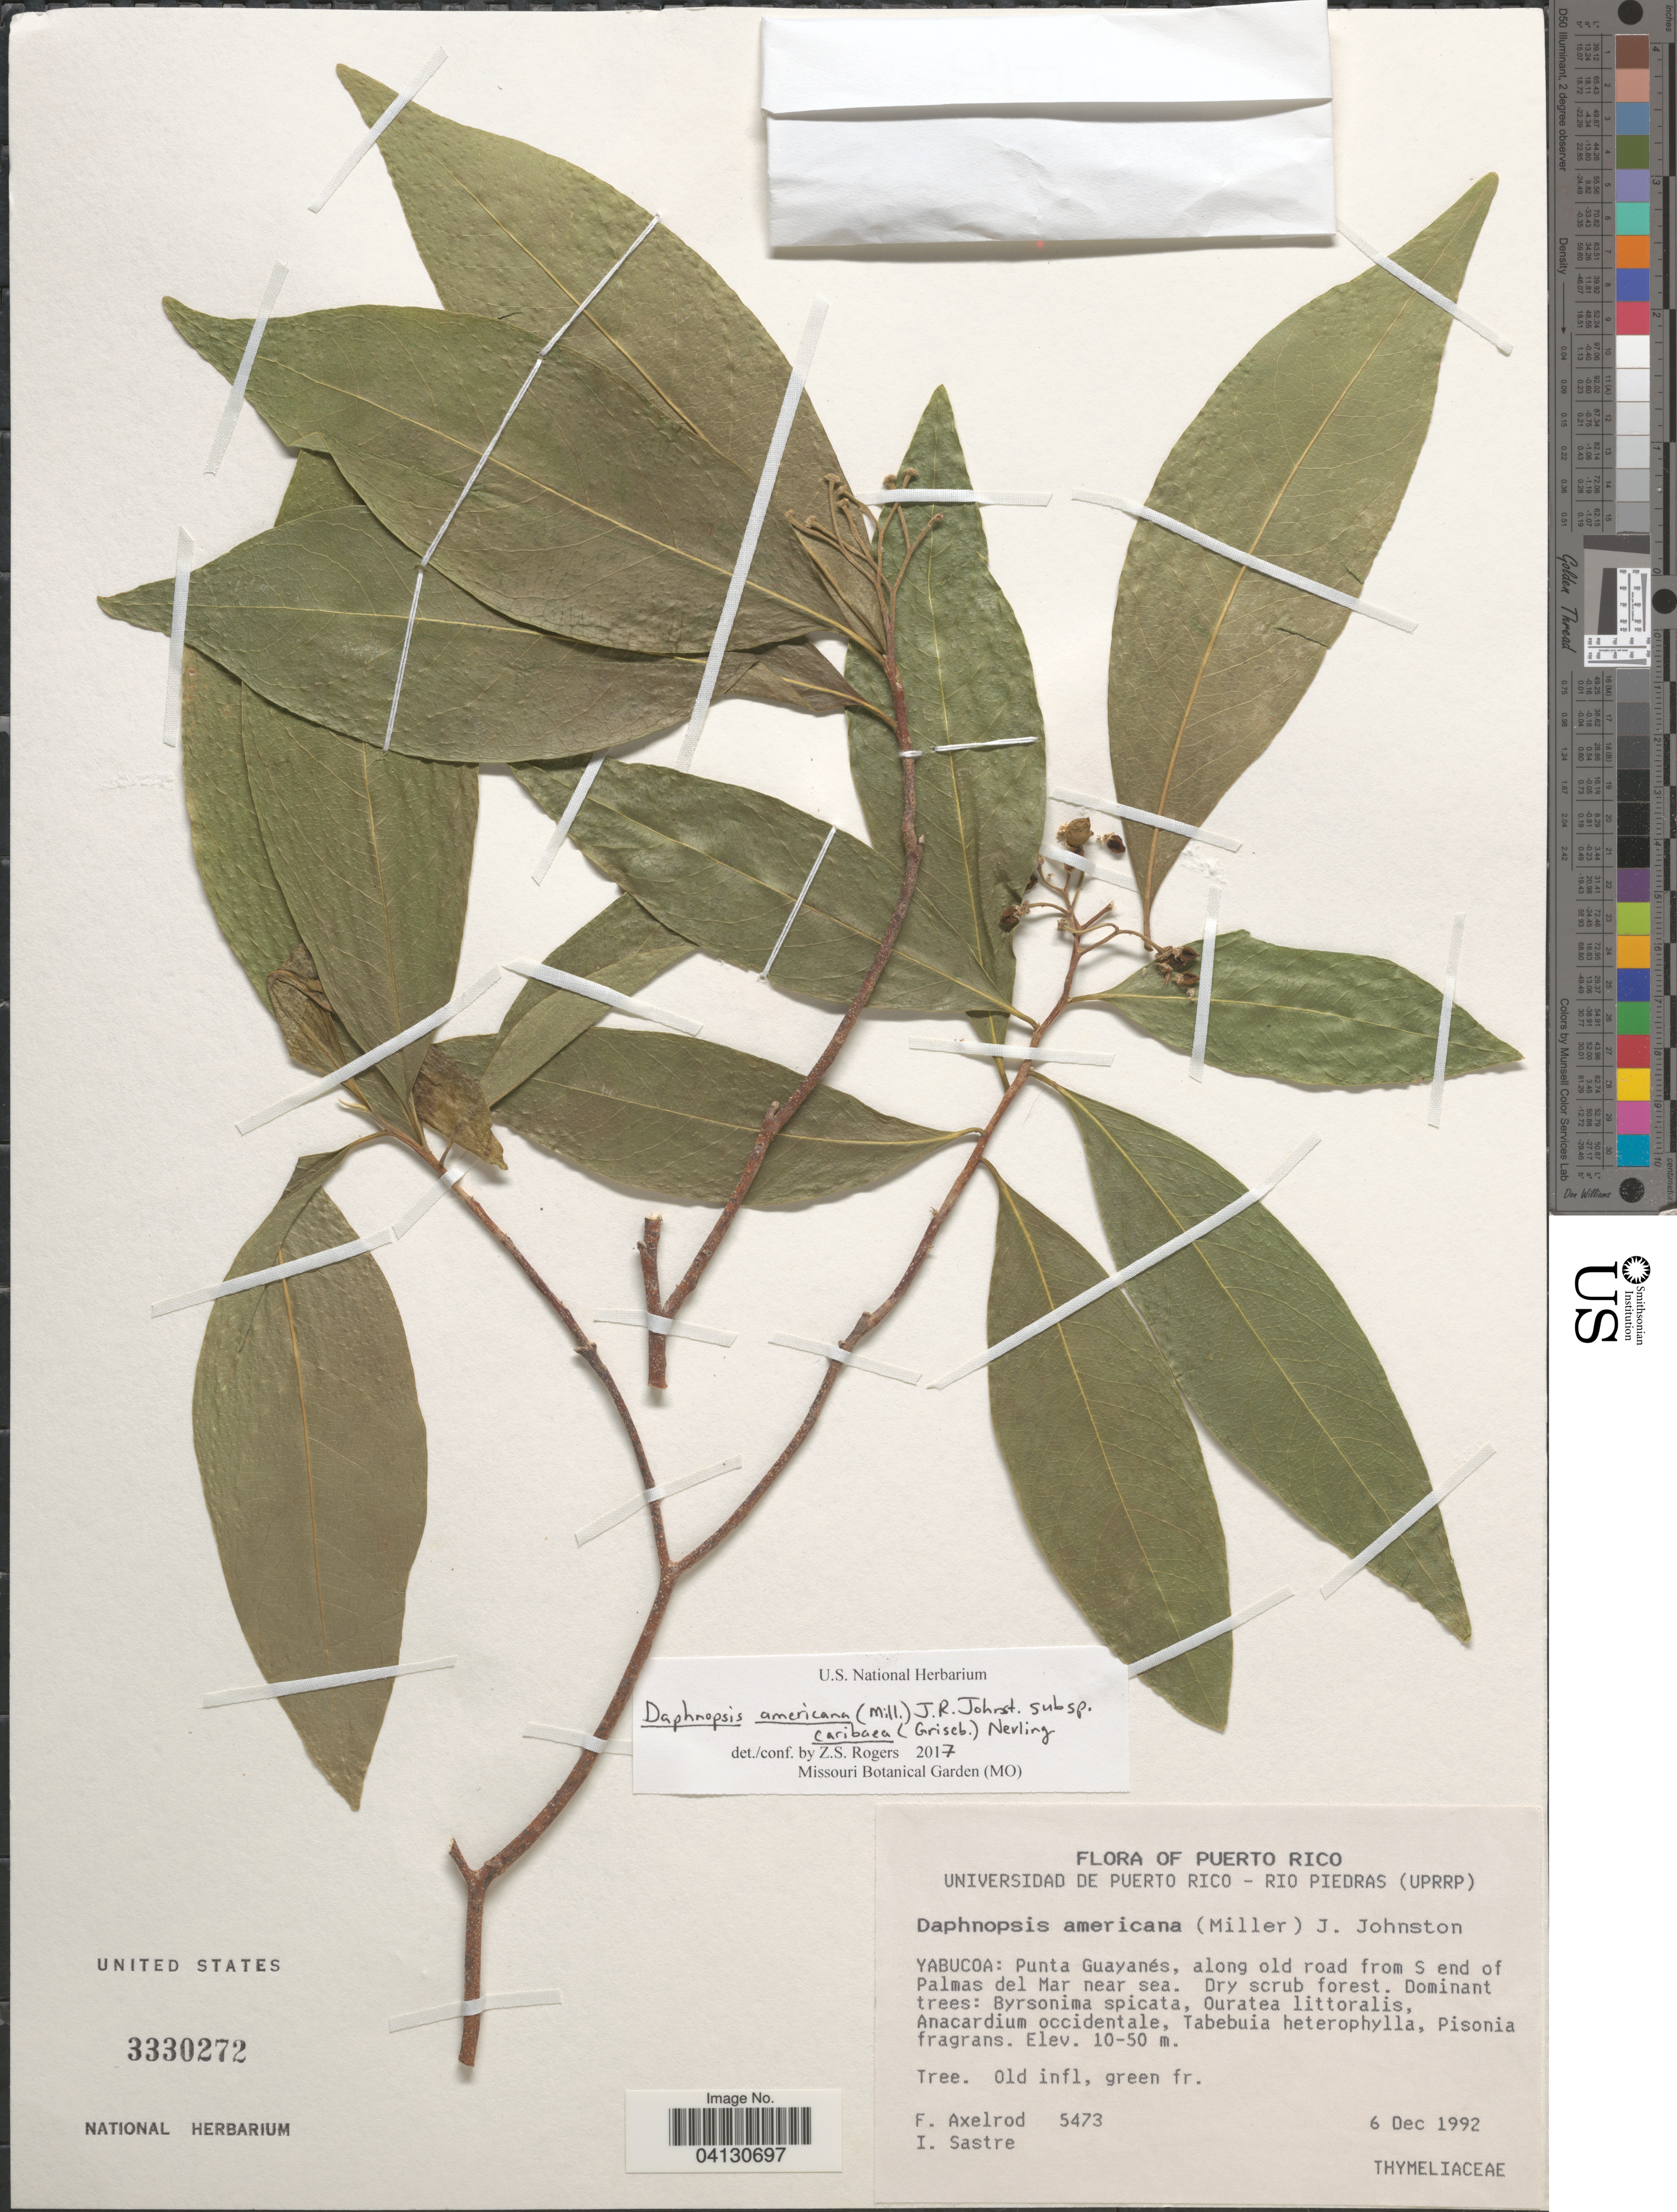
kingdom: Plantae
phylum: Tracheophyta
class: Magnoliopsida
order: Malvales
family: Thymelaeaceae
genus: Daphnopsis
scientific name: Daphnopsis americana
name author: (Mill.) J.R. Johnst.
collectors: F. Axelrod & I. Sastre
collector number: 5473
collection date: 1992-12-06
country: Puerto Rico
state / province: Yabucoa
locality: Punta Guayanés, along old road from S end of Palmas del Mar near sea.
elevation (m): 10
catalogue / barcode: US 3330272